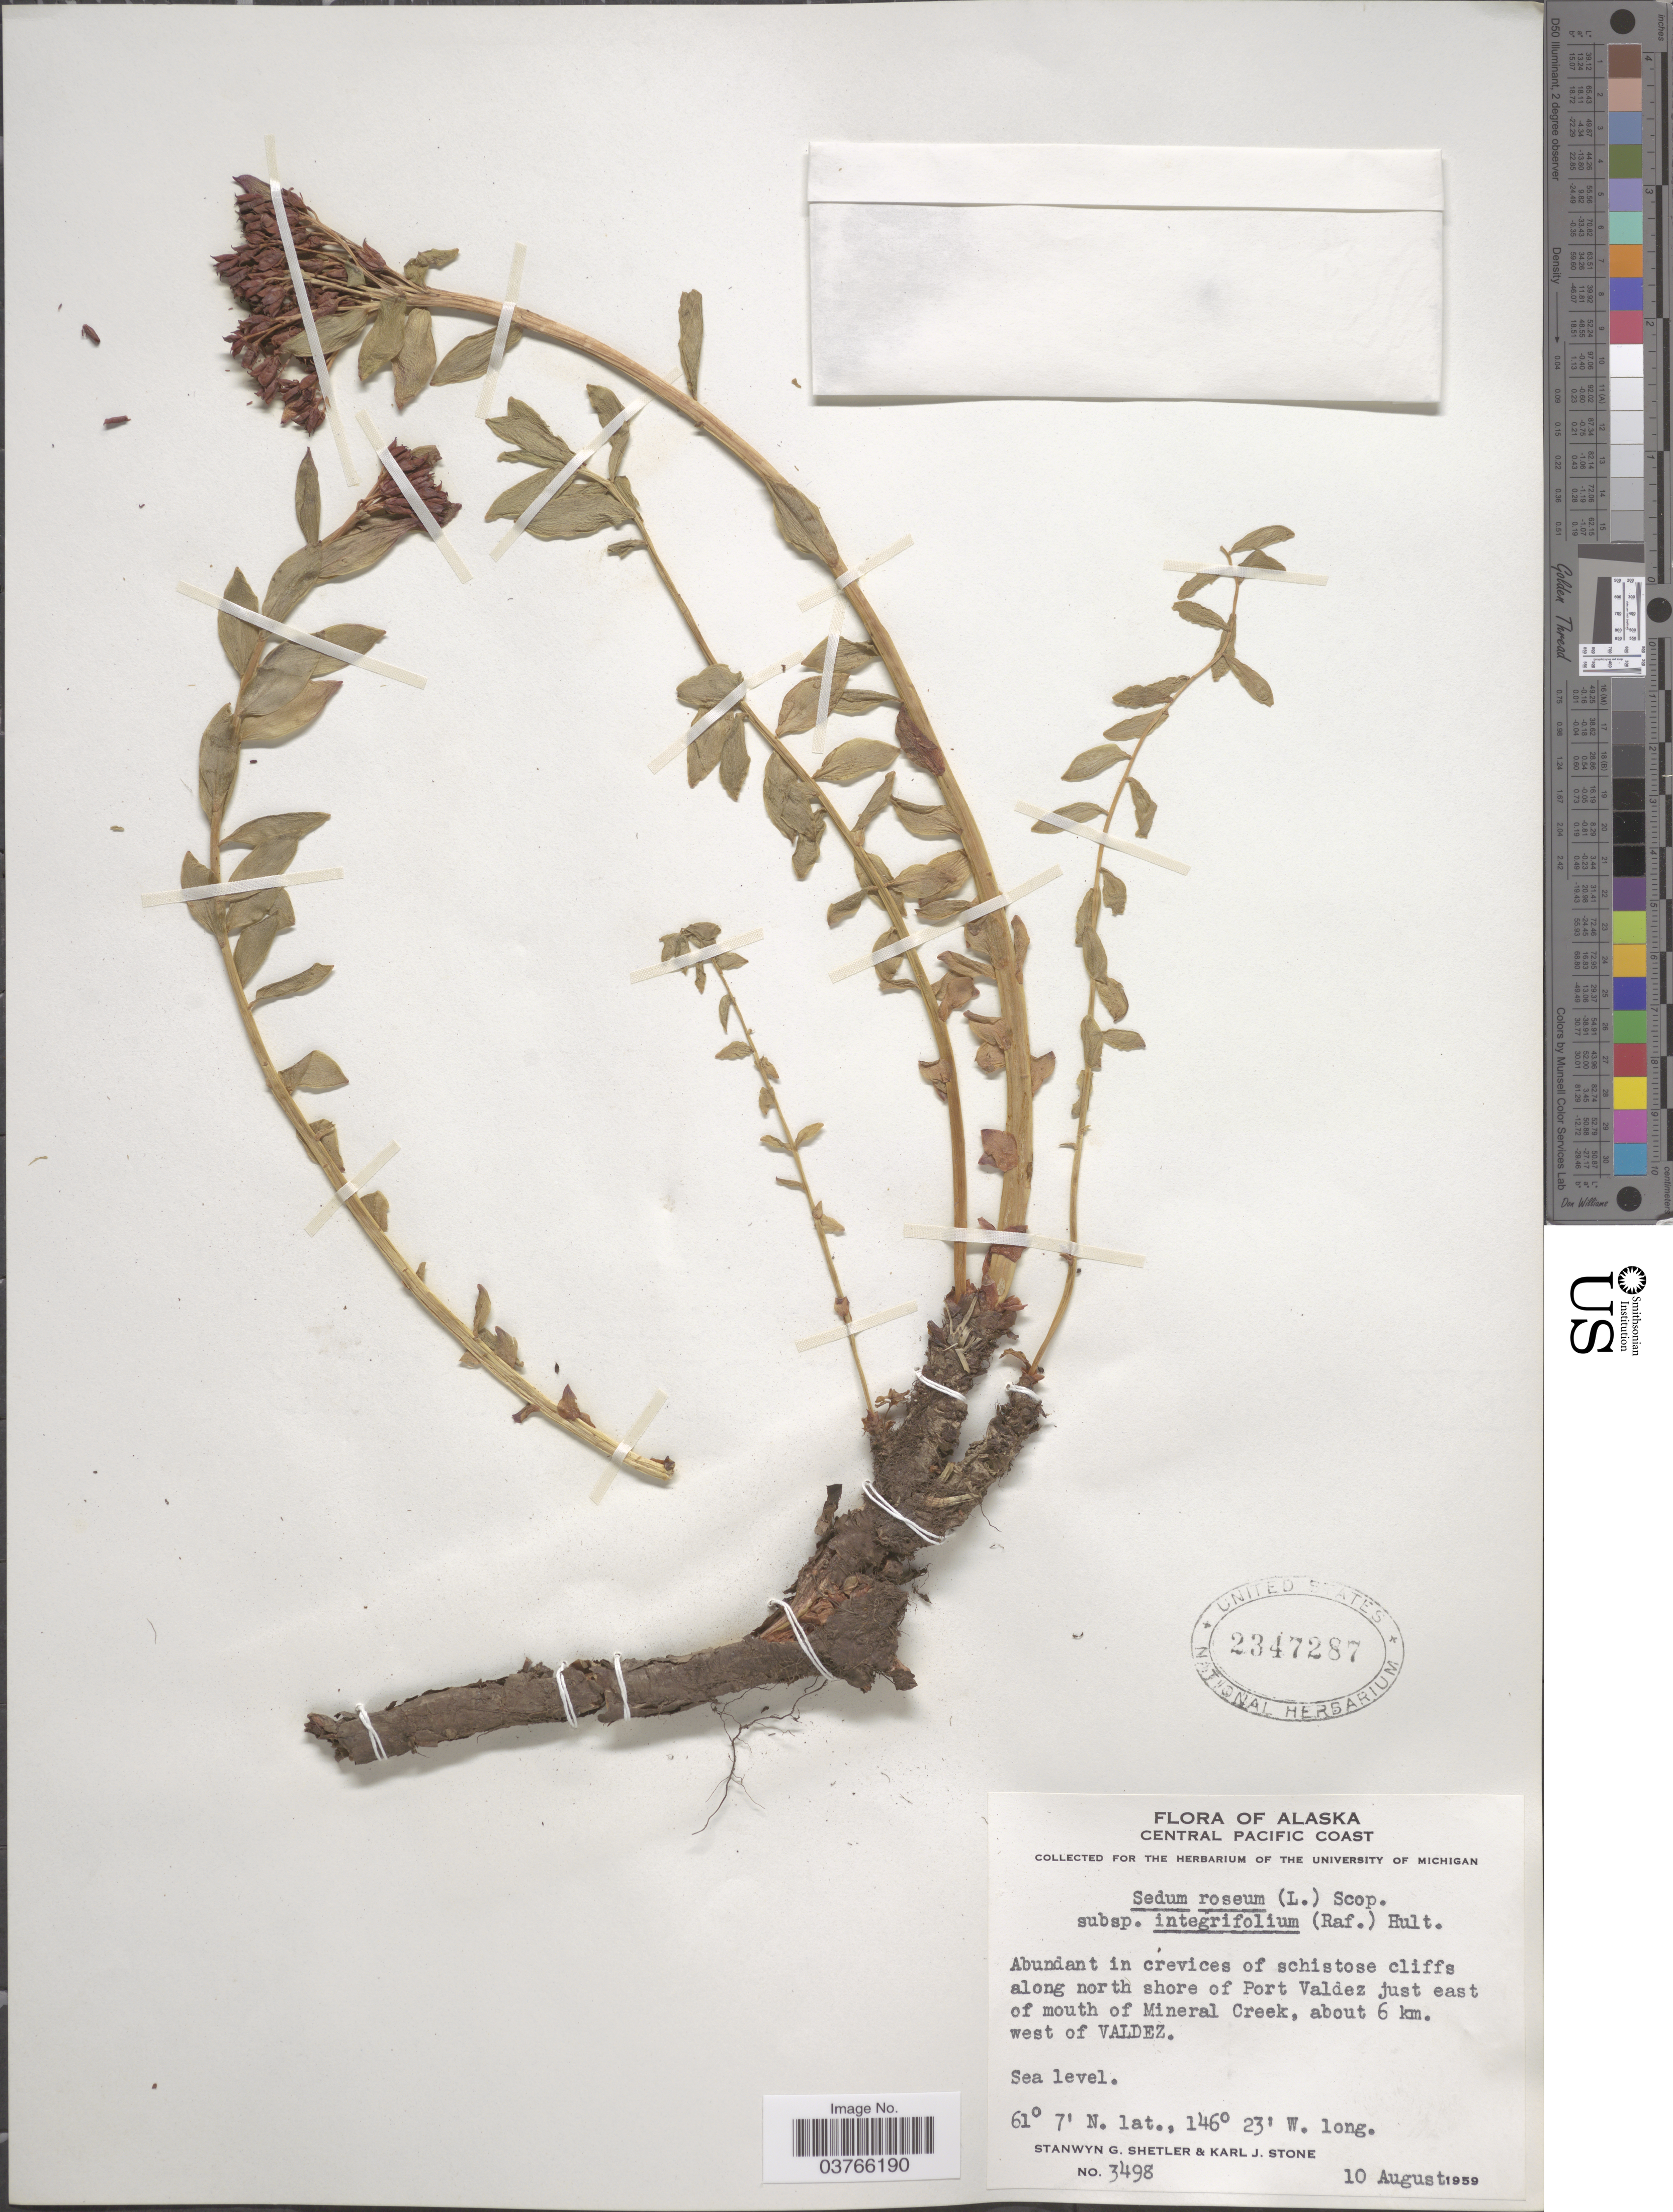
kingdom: Plantae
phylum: Tracheophyta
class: Magnoliopsida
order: Saxifragales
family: Crassulaceae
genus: Rhodiola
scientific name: Rhodiola integrifolia subsp. integrifolia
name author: Raf.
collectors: S. Shetler & K. J. Stone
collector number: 3498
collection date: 1959-08-10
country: United States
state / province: Alaska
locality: Central Pacific Coast. Along north shore of Port Valdez just east of mouth of Mineral Creek, about 6 km. west of Valdez.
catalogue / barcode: US 2347287